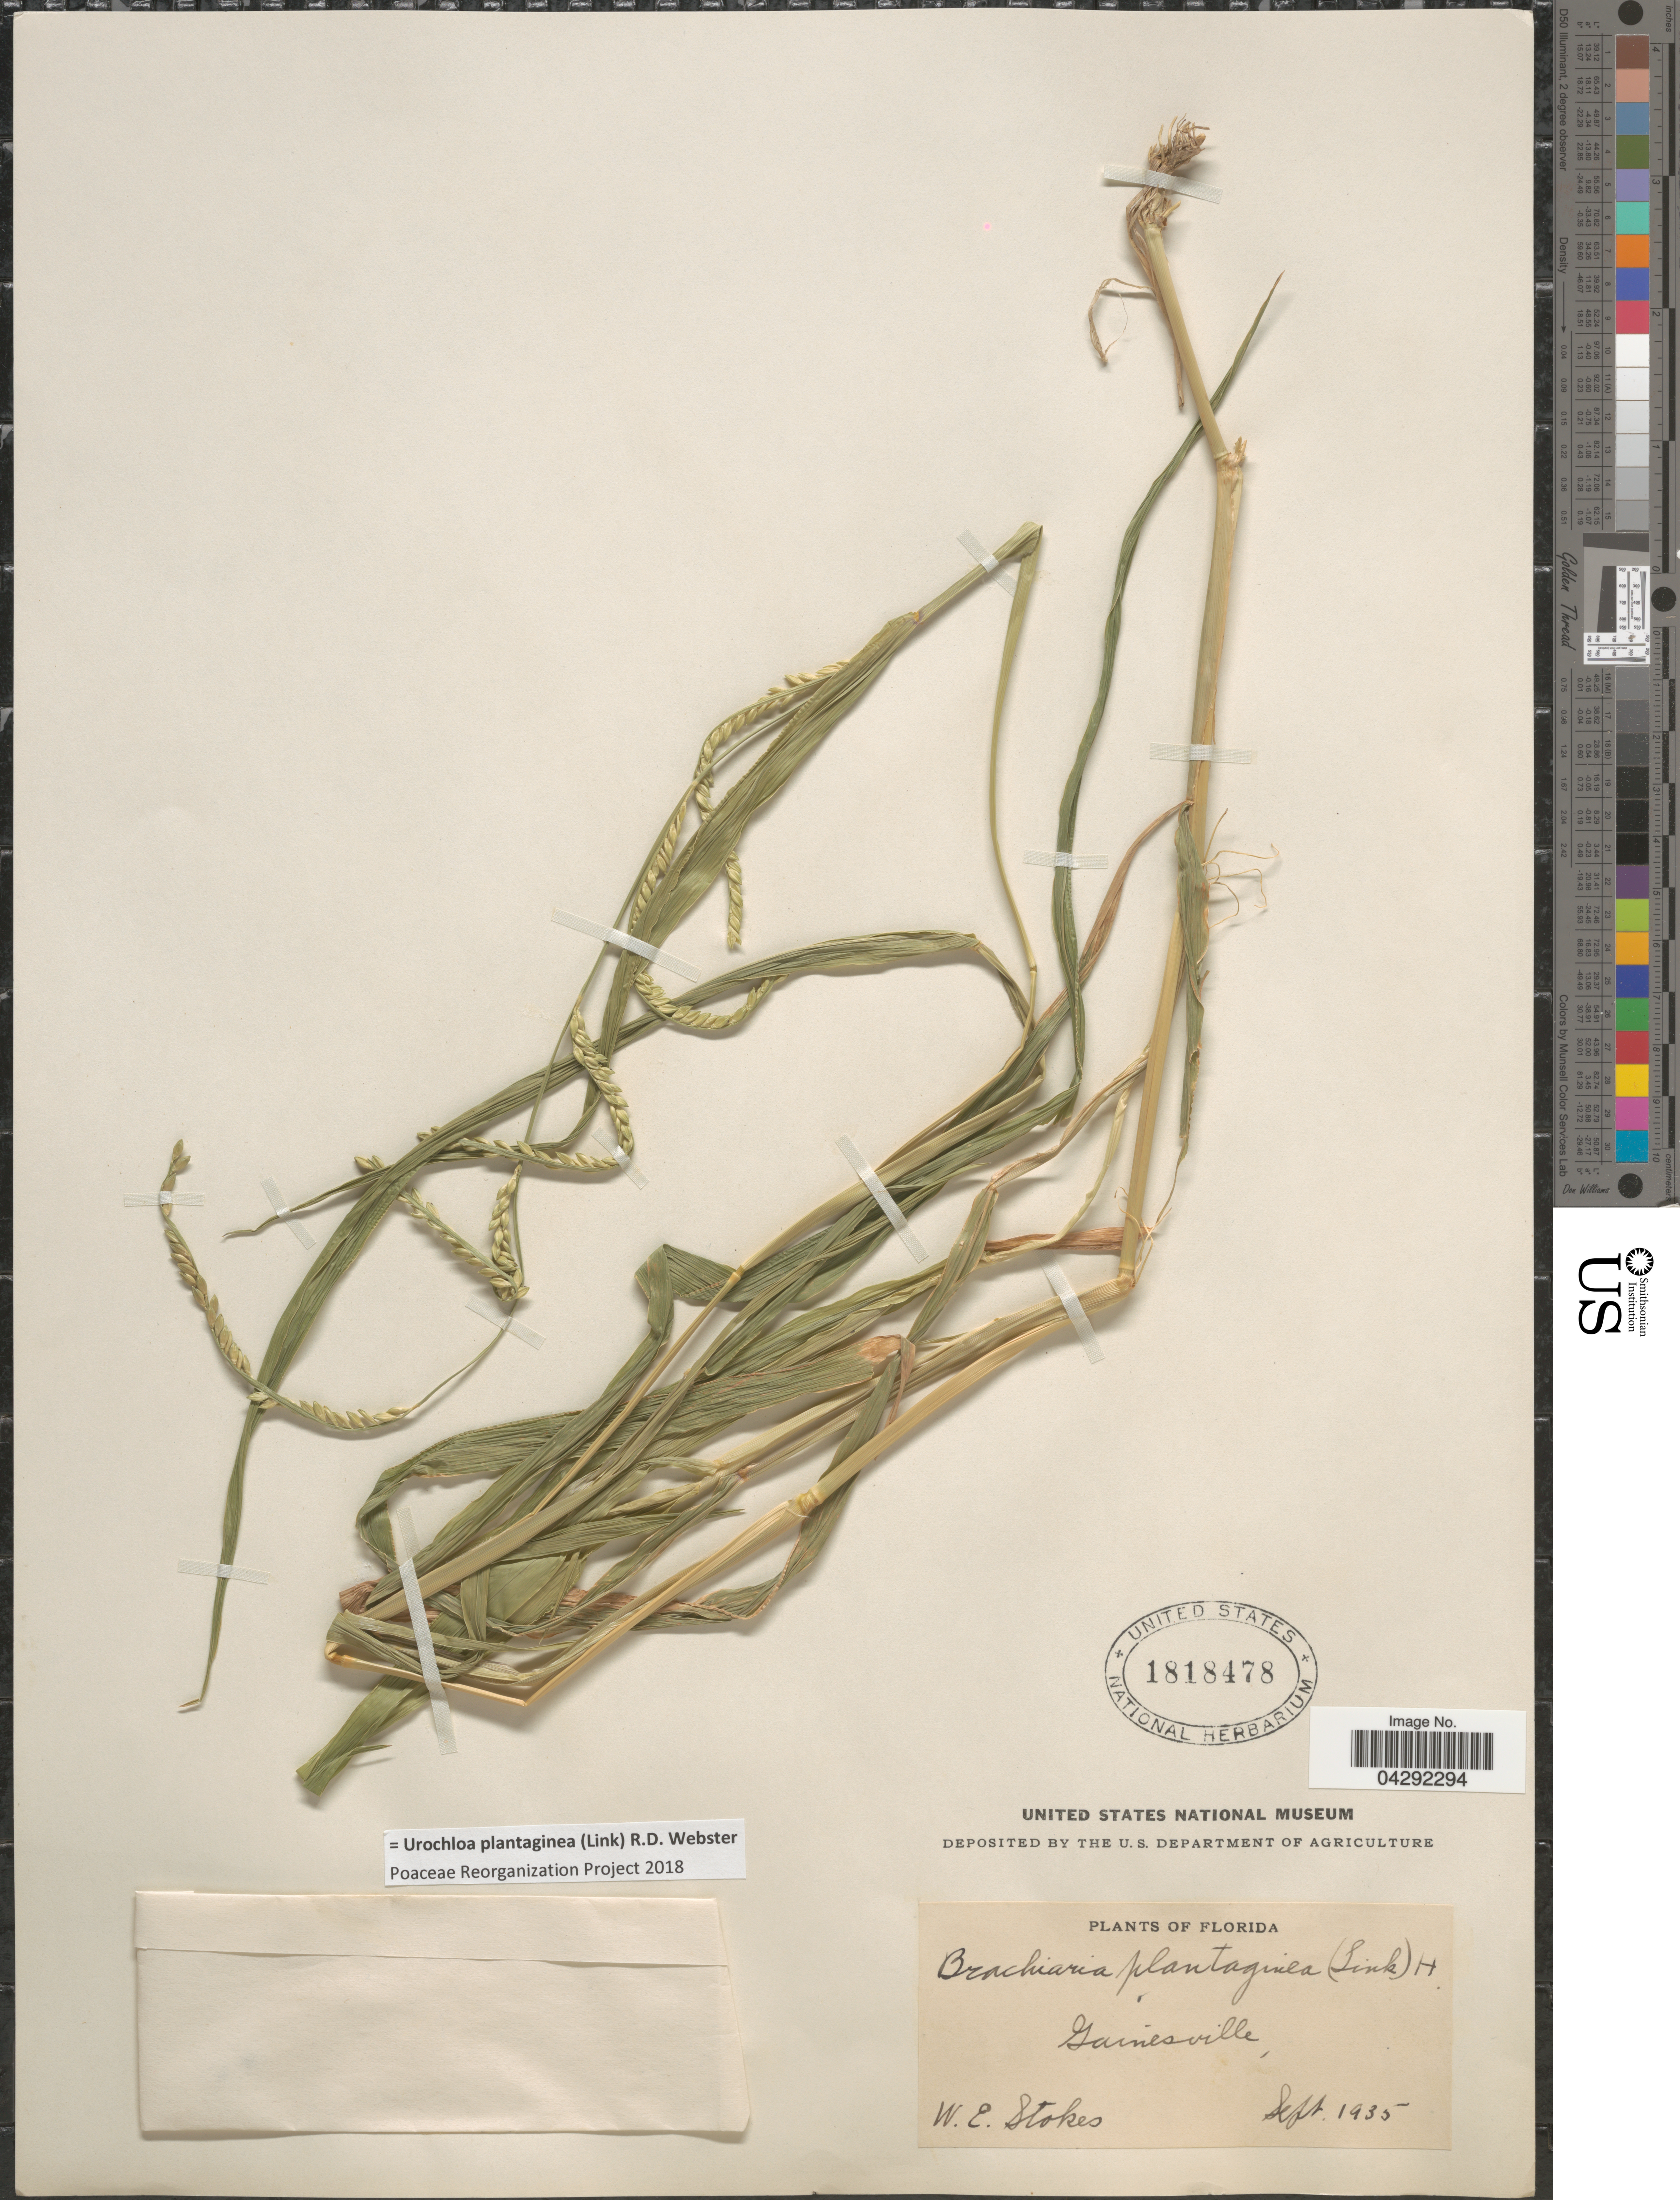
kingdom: Plantae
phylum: Tracheophyta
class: Liliopsida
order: Poales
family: Poaceae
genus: Urochloa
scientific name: Urochloa plantaginea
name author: (Link) R.D. Webster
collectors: W. Stokes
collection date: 1935-09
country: United States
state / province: Florida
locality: Gainesville.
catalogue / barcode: US 1818478